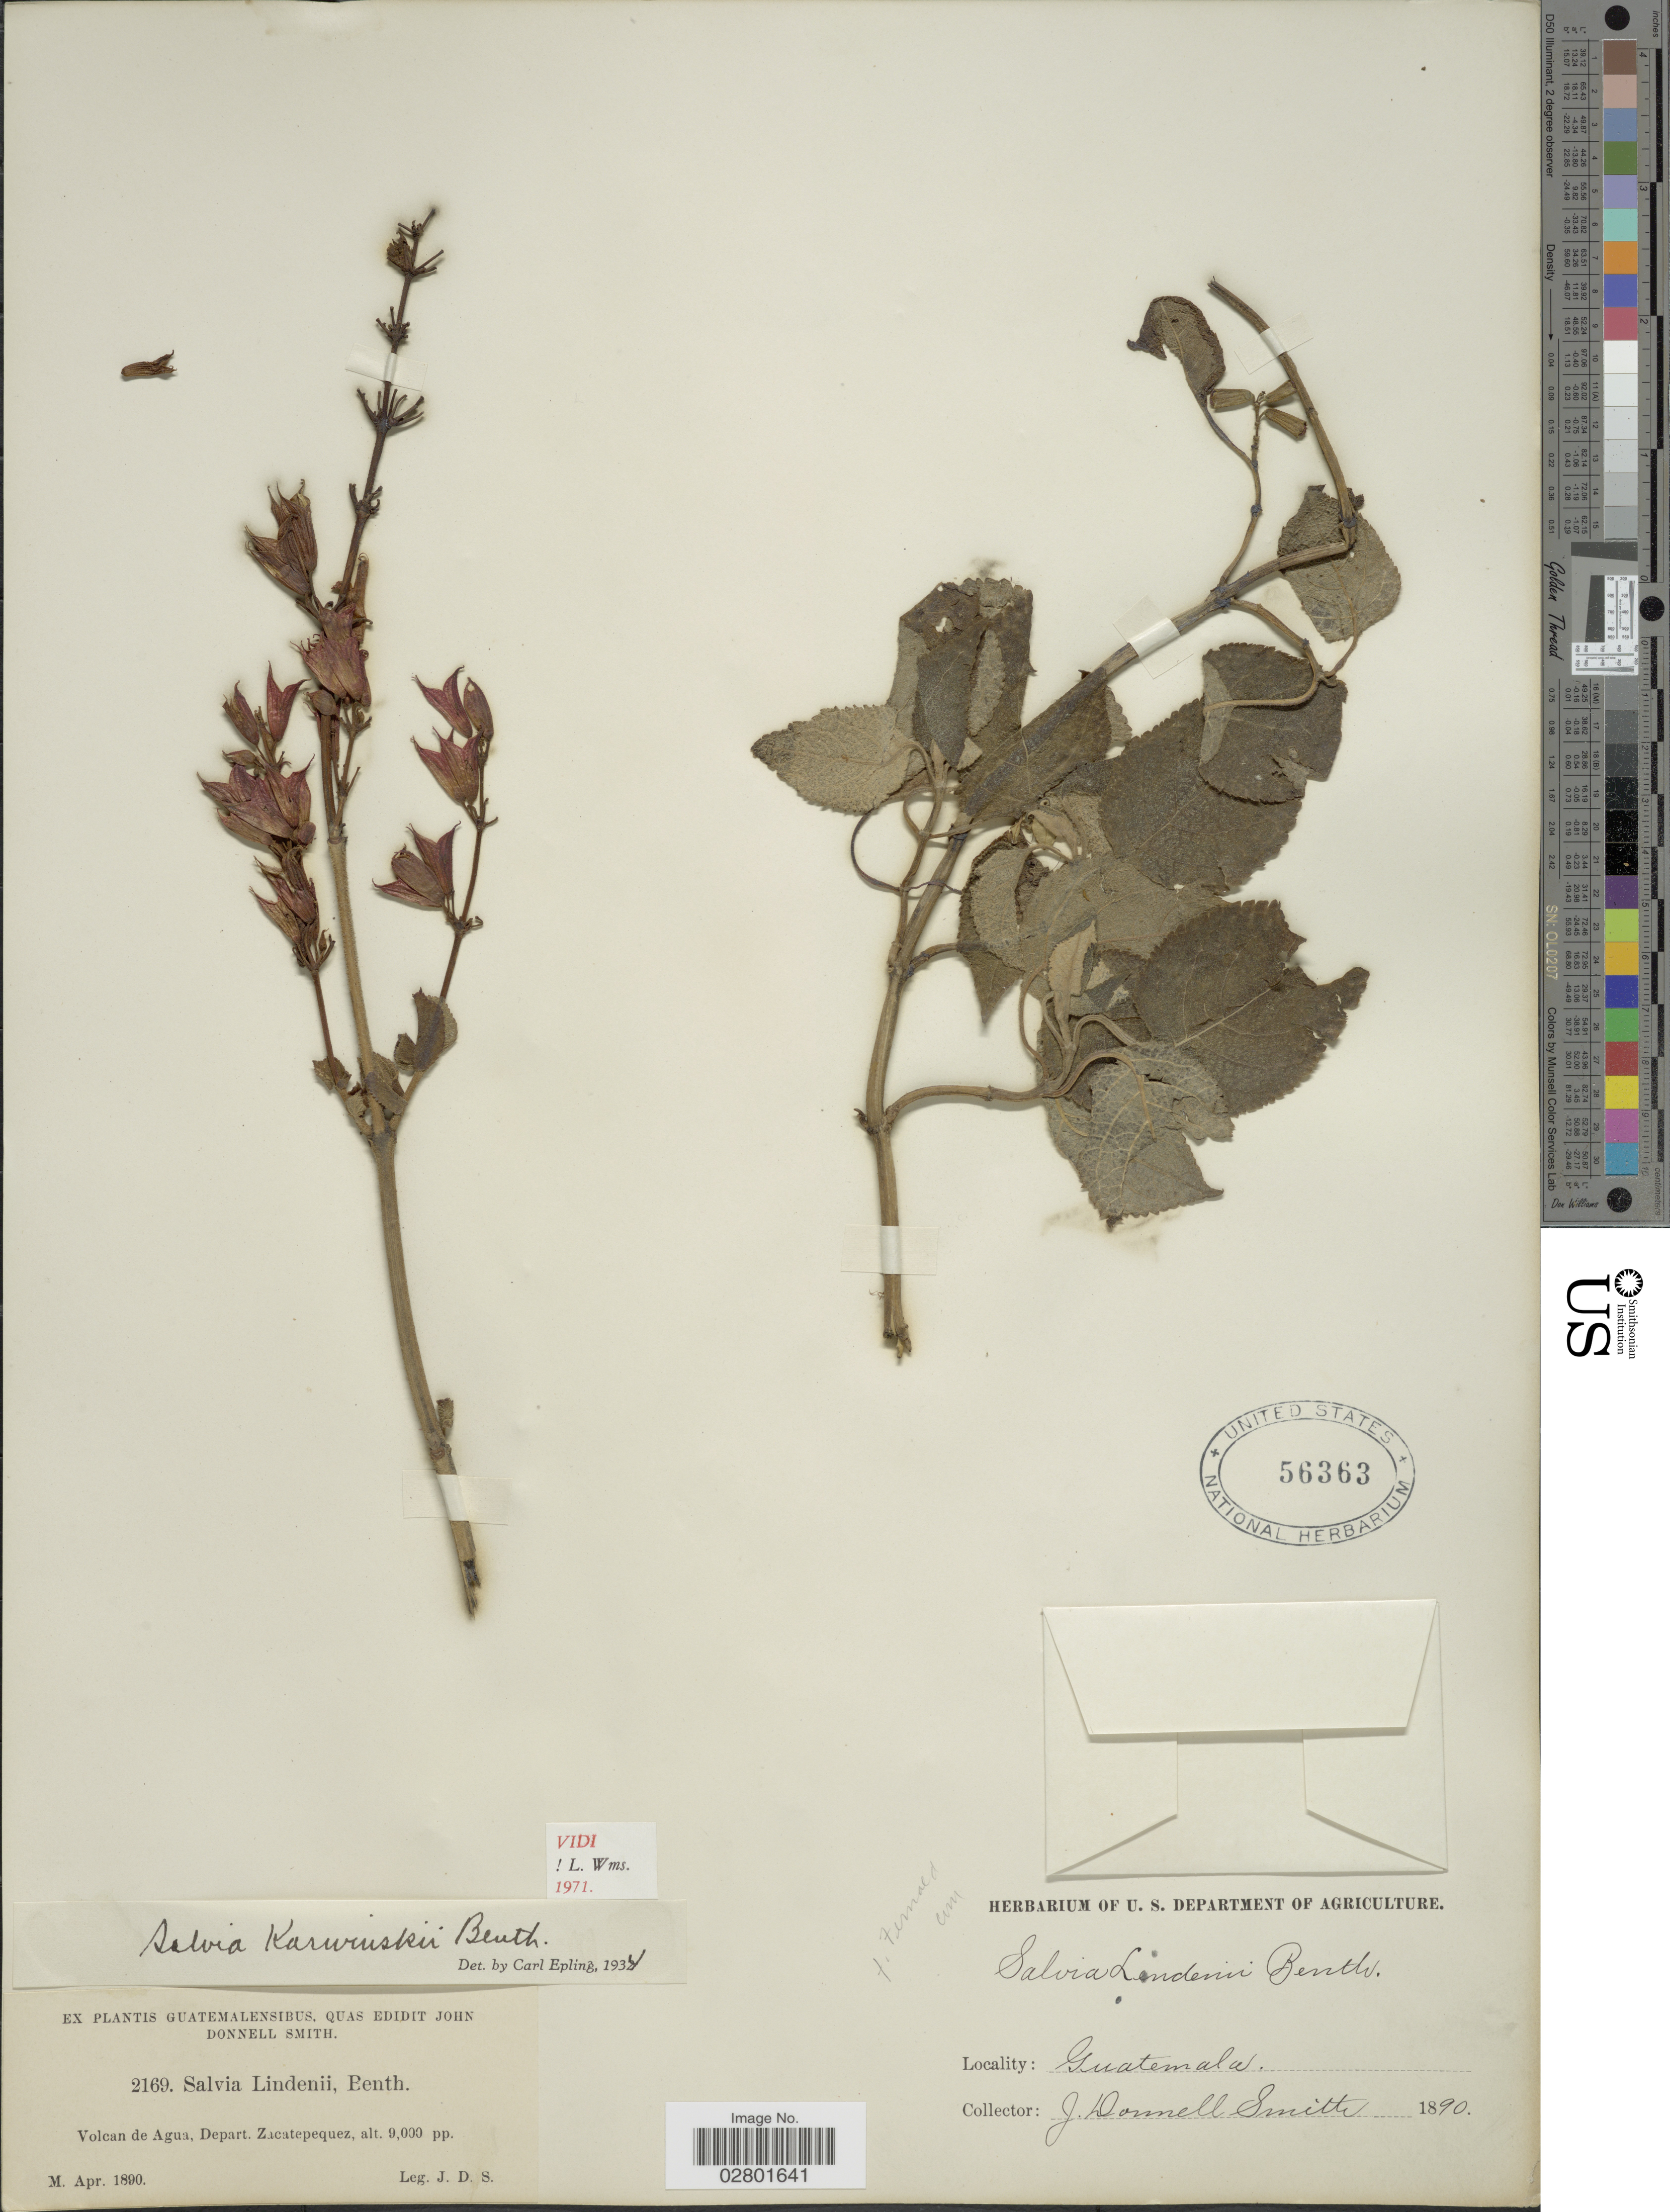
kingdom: Plantae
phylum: Tracheophyta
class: Magnoliopsida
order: Lamiales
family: Lamiaceae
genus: Salvia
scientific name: Salvia karwinskii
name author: Benth.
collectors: J. Donnell Smith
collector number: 2169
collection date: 1890-04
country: Guatemala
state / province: Sacatepéquez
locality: Volcan de Agua, Depart. Zacatepequez.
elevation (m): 2743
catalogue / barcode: US 56363